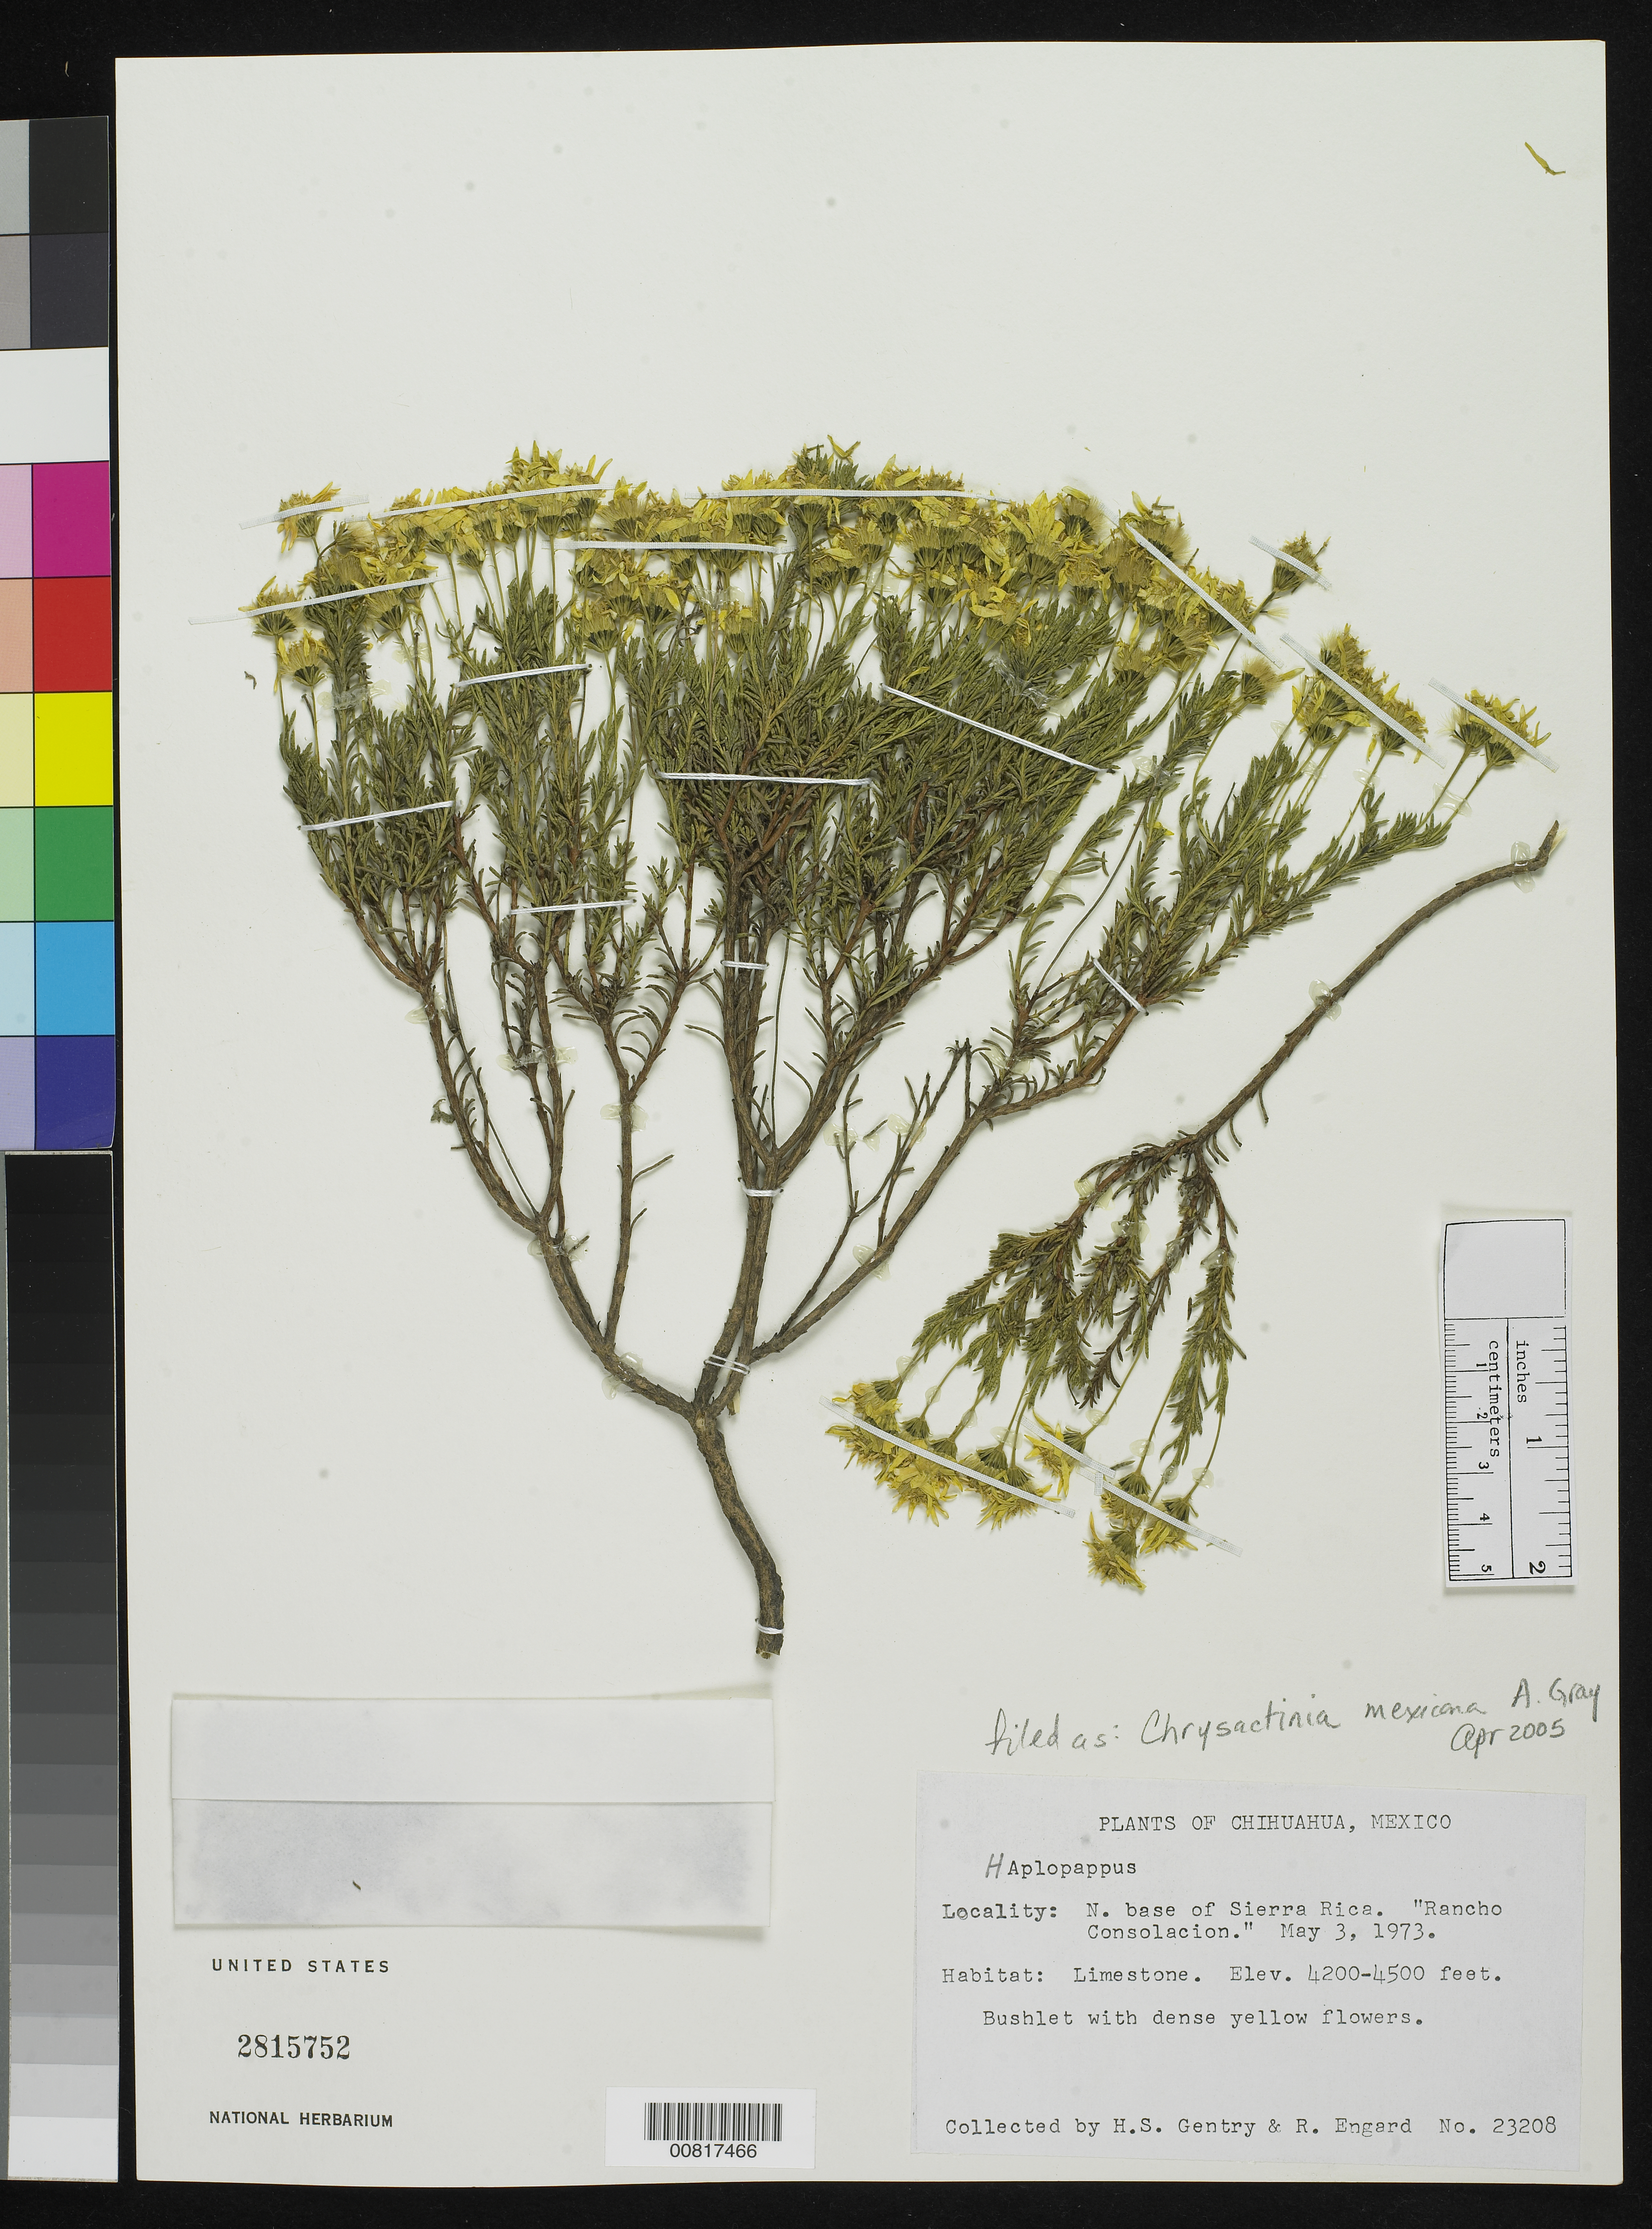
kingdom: Plantae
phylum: Tracheophyta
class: Magnoliopsida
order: Asterales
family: Asteraceae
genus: Chrysactinia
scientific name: Chrysactinia mexicana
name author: A. Gray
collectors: H. S. Gentry & R. Engard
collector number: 23208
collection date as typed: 03 May 1973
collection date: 1973-05-03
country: Mexico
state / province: Chihuahua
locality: N. base of Sierra Rica. "Rancho Consolación".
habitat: Limestone.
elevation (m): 1280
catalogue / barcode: US 2815752